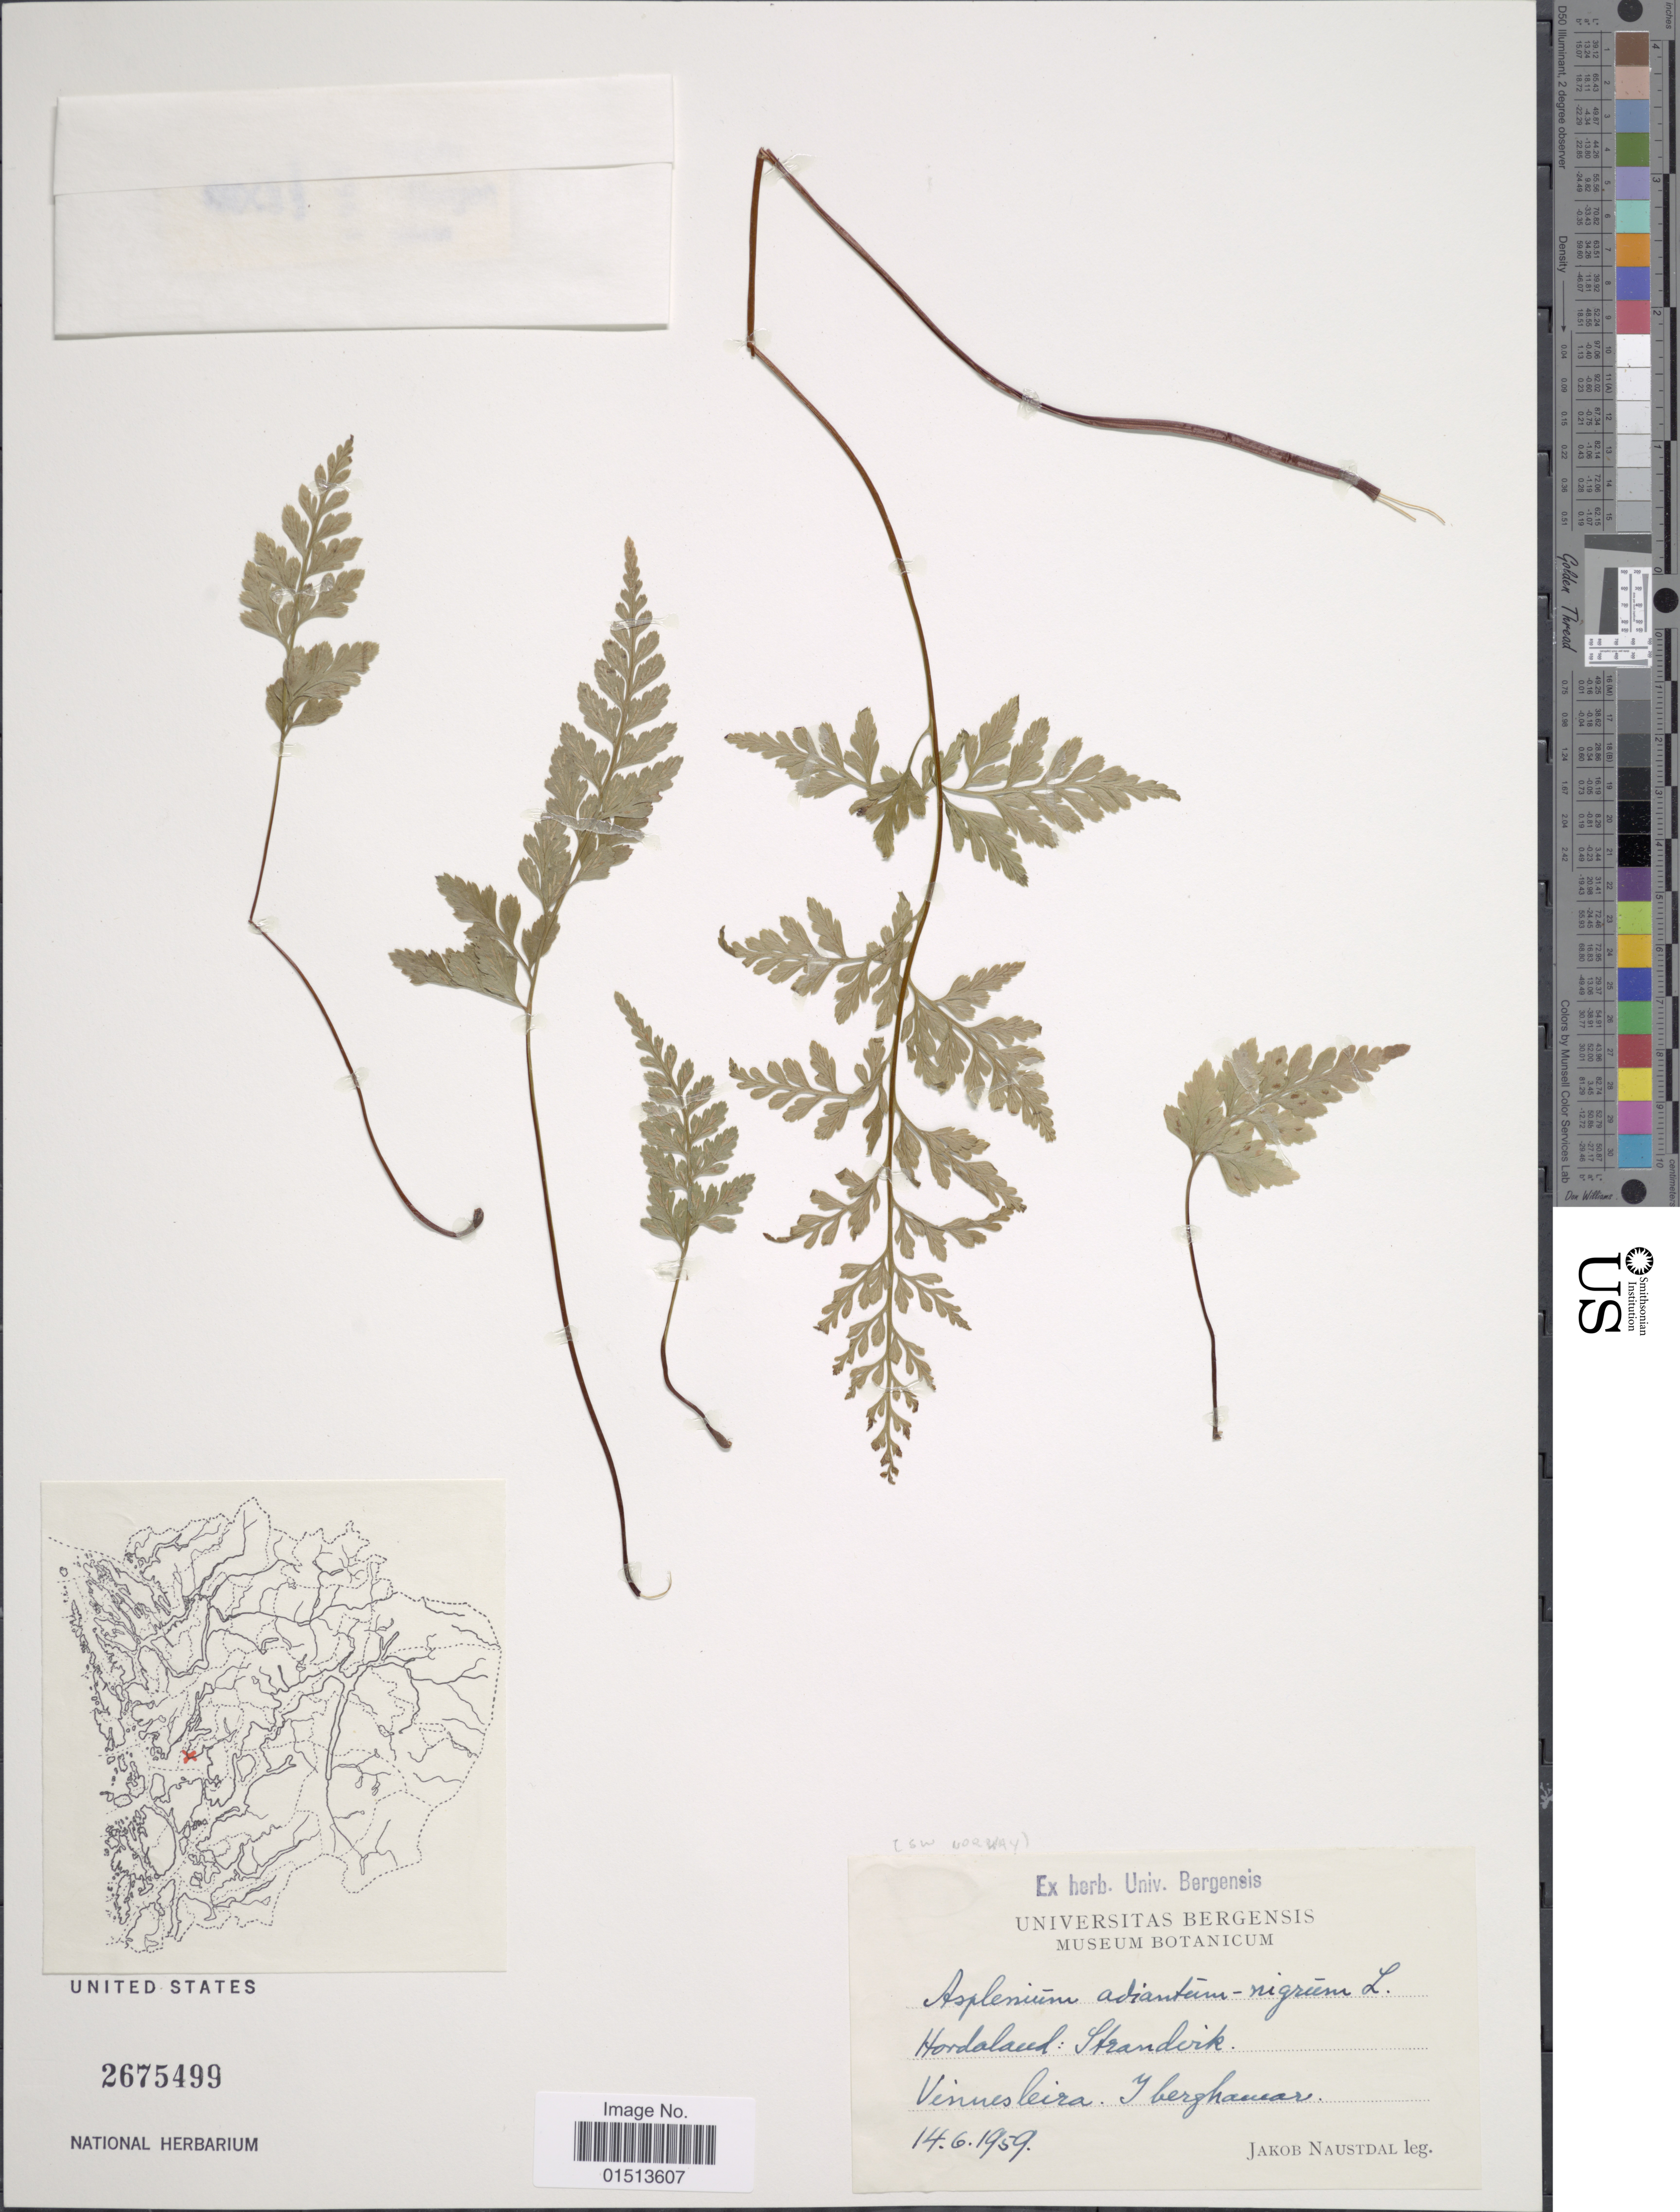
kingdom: Plantae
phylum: Tracheophyta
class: Polypodiopsida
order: Polypodiales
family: Aspleniaceae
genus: Asplenium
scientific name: Asplenium adiantum-nigrum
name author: L.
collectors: J. Naustdal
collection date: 1959-06-14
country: Norway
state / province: Hordaland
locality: Strandvik, Vinnesleira, I berghamar.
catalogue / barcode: US 2675499